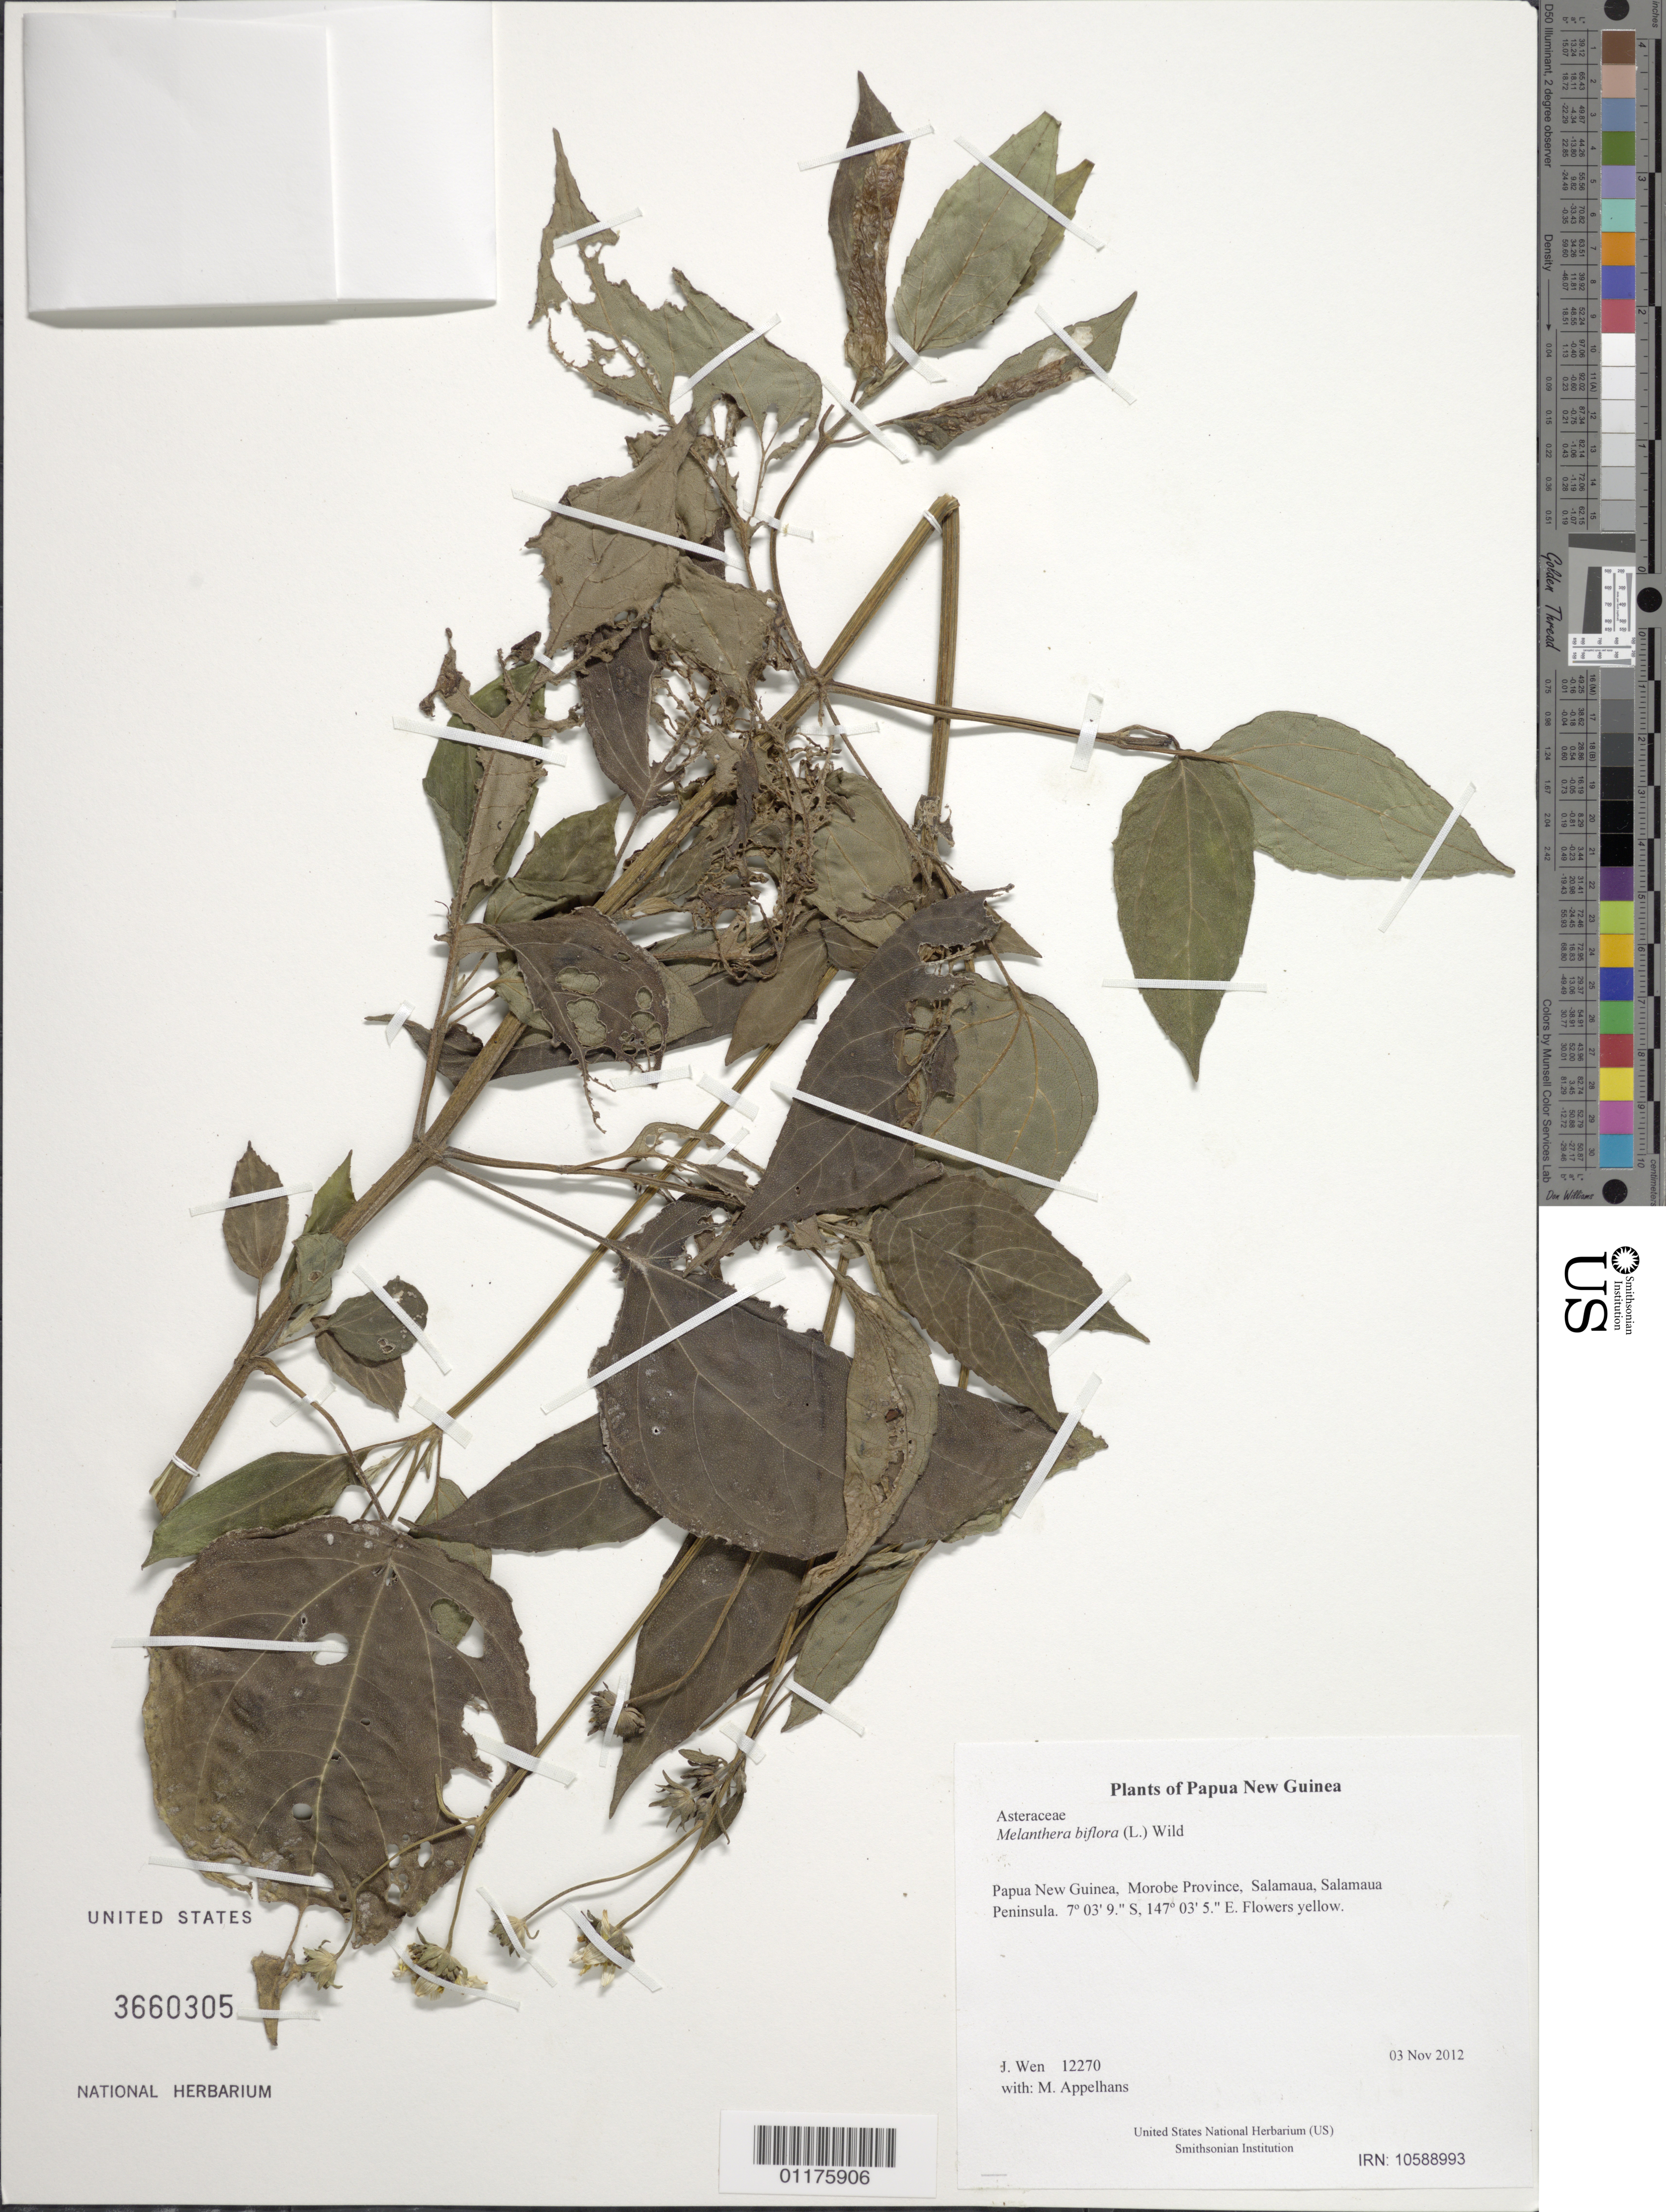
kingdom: Plantae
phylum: Tracheophyta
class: Magnoliopsida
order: Asterales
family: Asteraceae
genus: Wollastonia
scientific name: Wollastonia biflora var. biflora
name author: (L.) DC.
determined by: Wagner, W. L., (BOT), Smithsonian Institution - National Museum of Natural History (UNITED STATES)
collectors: M. Appelhans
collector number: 12270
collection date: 2012-11-03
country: Papua New Guinea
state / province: Morobe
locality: Salamaua, Salamaua Peninsula.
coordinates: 7 03.157 S, 147 03.093 E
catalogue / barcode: US 3660305